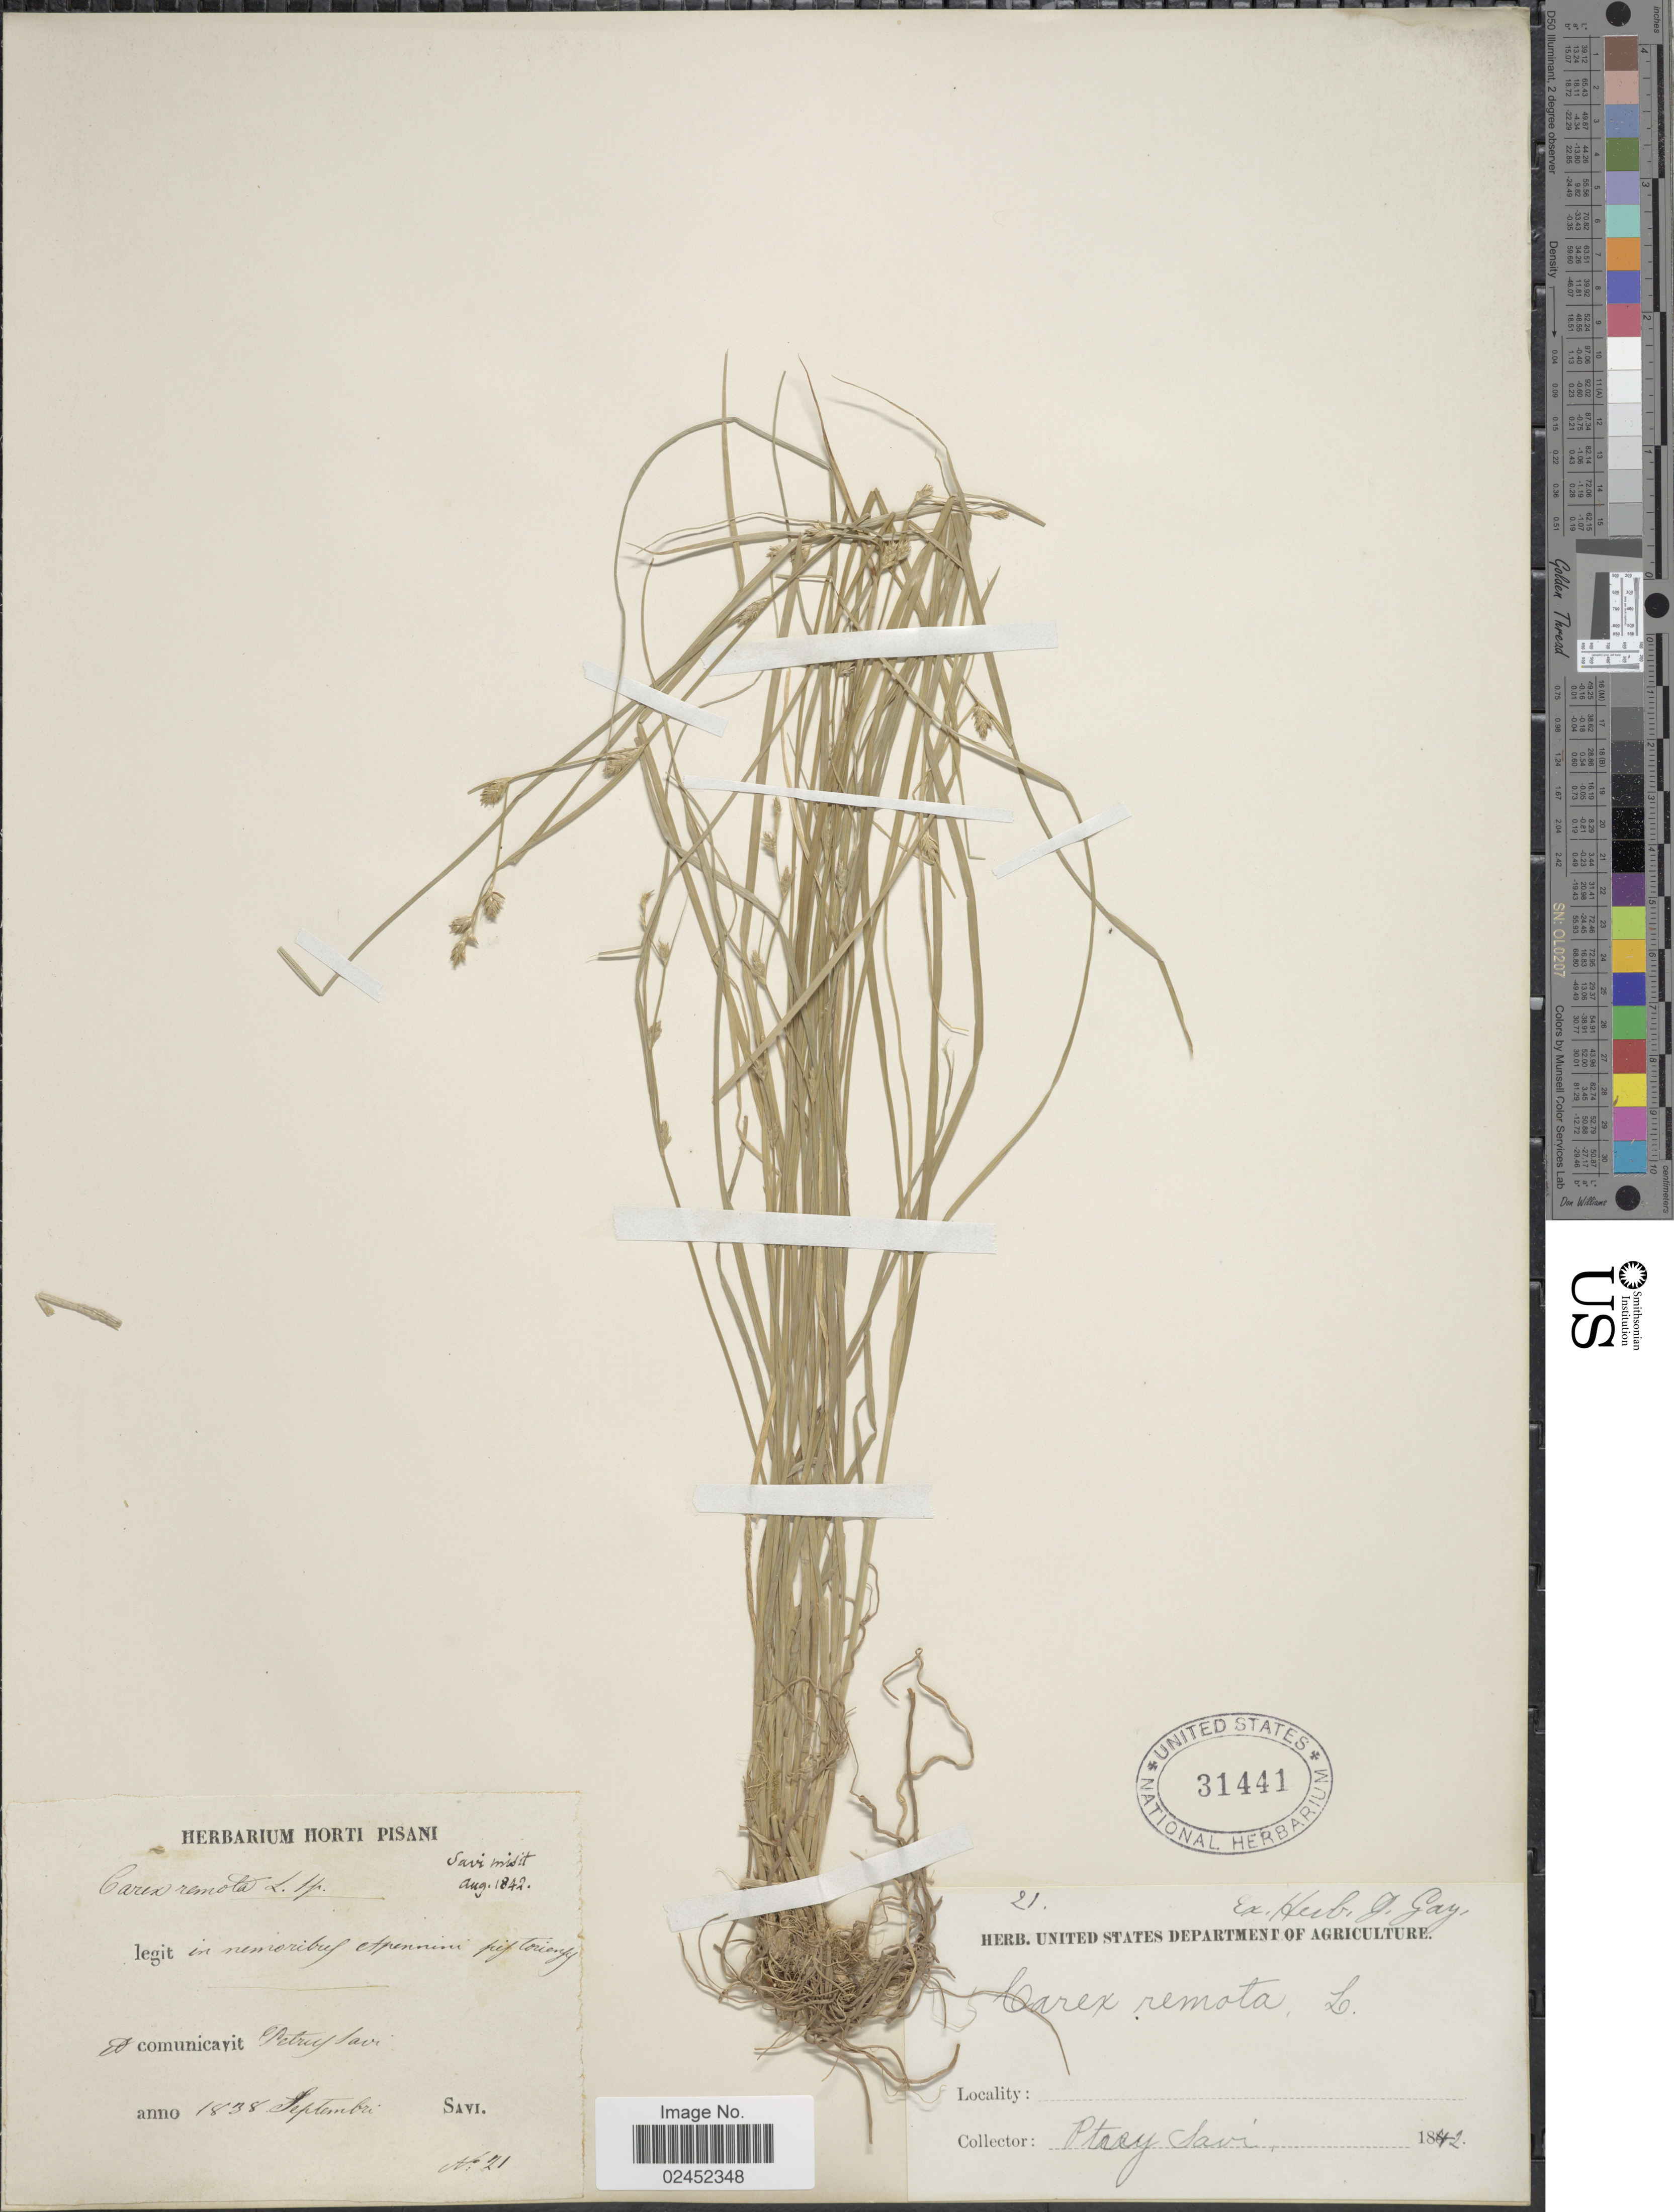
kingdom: Plantae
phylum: Tracheophyta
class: Liliopsida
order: Poales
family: Cyperaceae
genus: Carex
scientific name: Carex remota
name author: L.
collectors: P. Savi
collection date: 1842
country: Italy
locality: In nemoribus Apenini [interpreted] pif Coruen [illegible text] [interpreted].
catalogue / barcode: US 31441